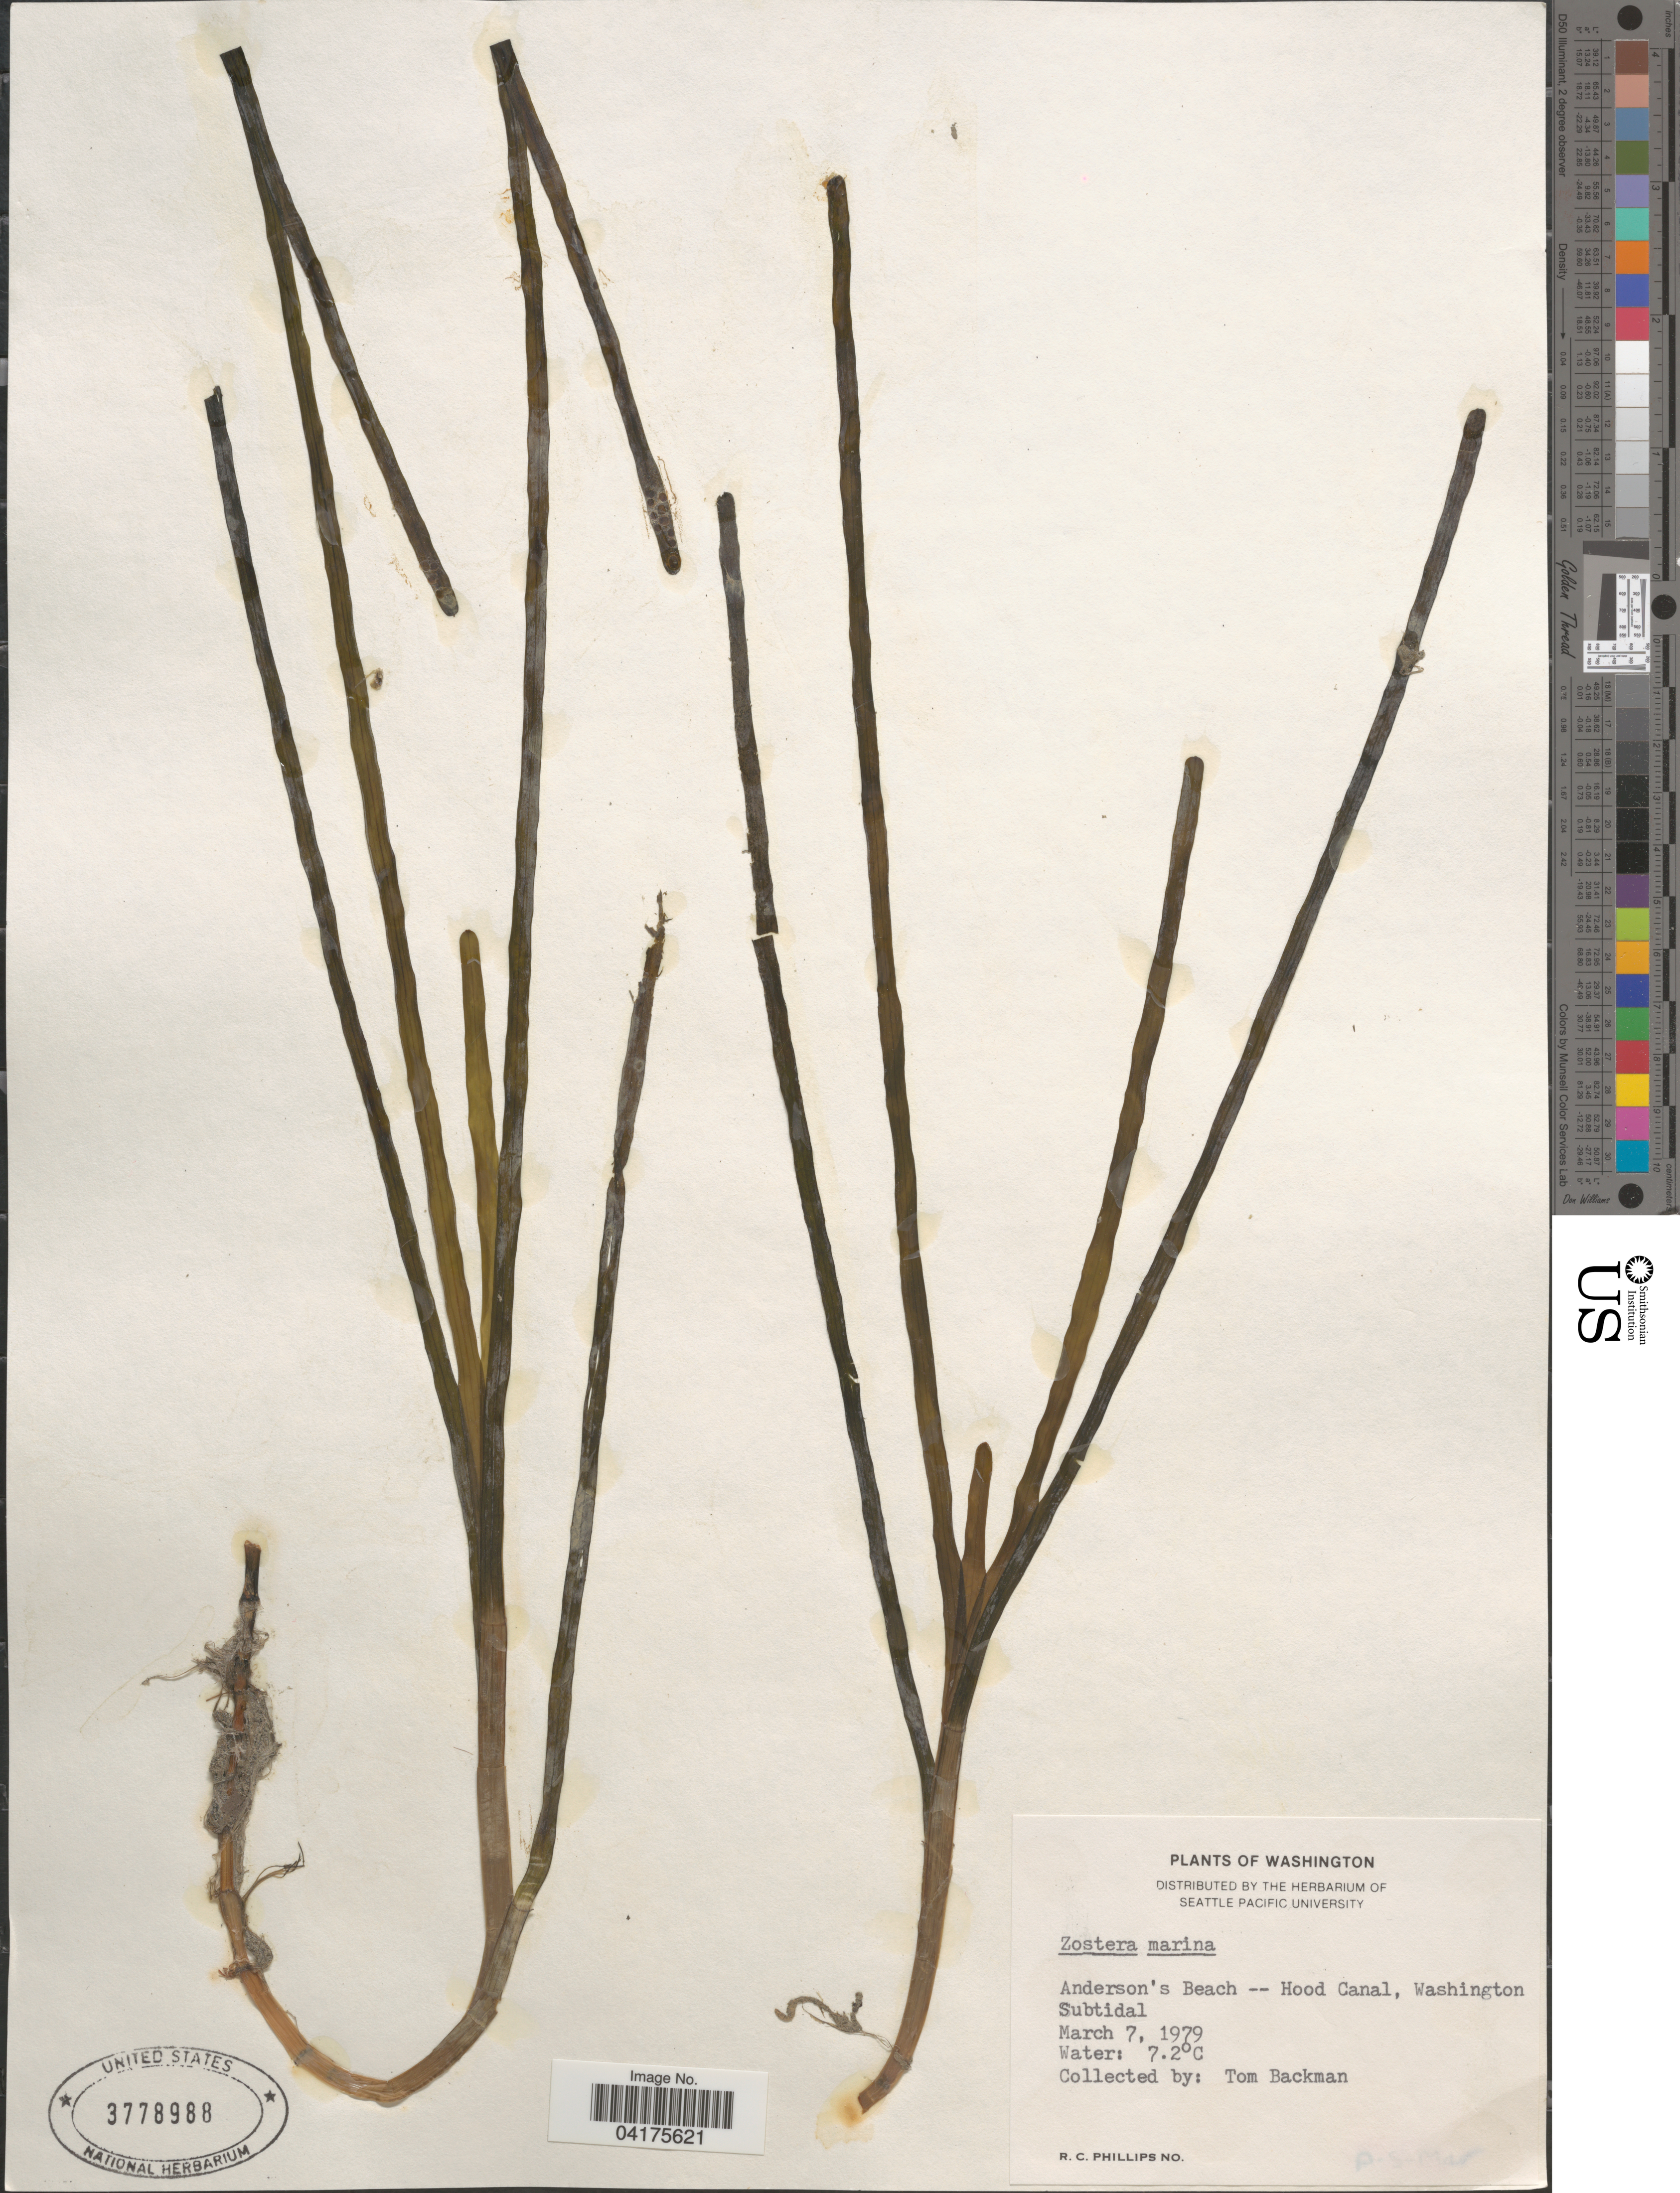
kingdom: Plantae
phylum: Tracheophyta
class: Liliopsida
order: Alismatales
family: Zosteraceae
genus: Zostera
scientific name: Zostera marina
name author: L.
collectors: T. Backman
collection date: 1979-03-07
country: United States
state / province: Washington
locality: Anderson's Beach -- Hood Canal.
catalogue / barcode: US 3778988